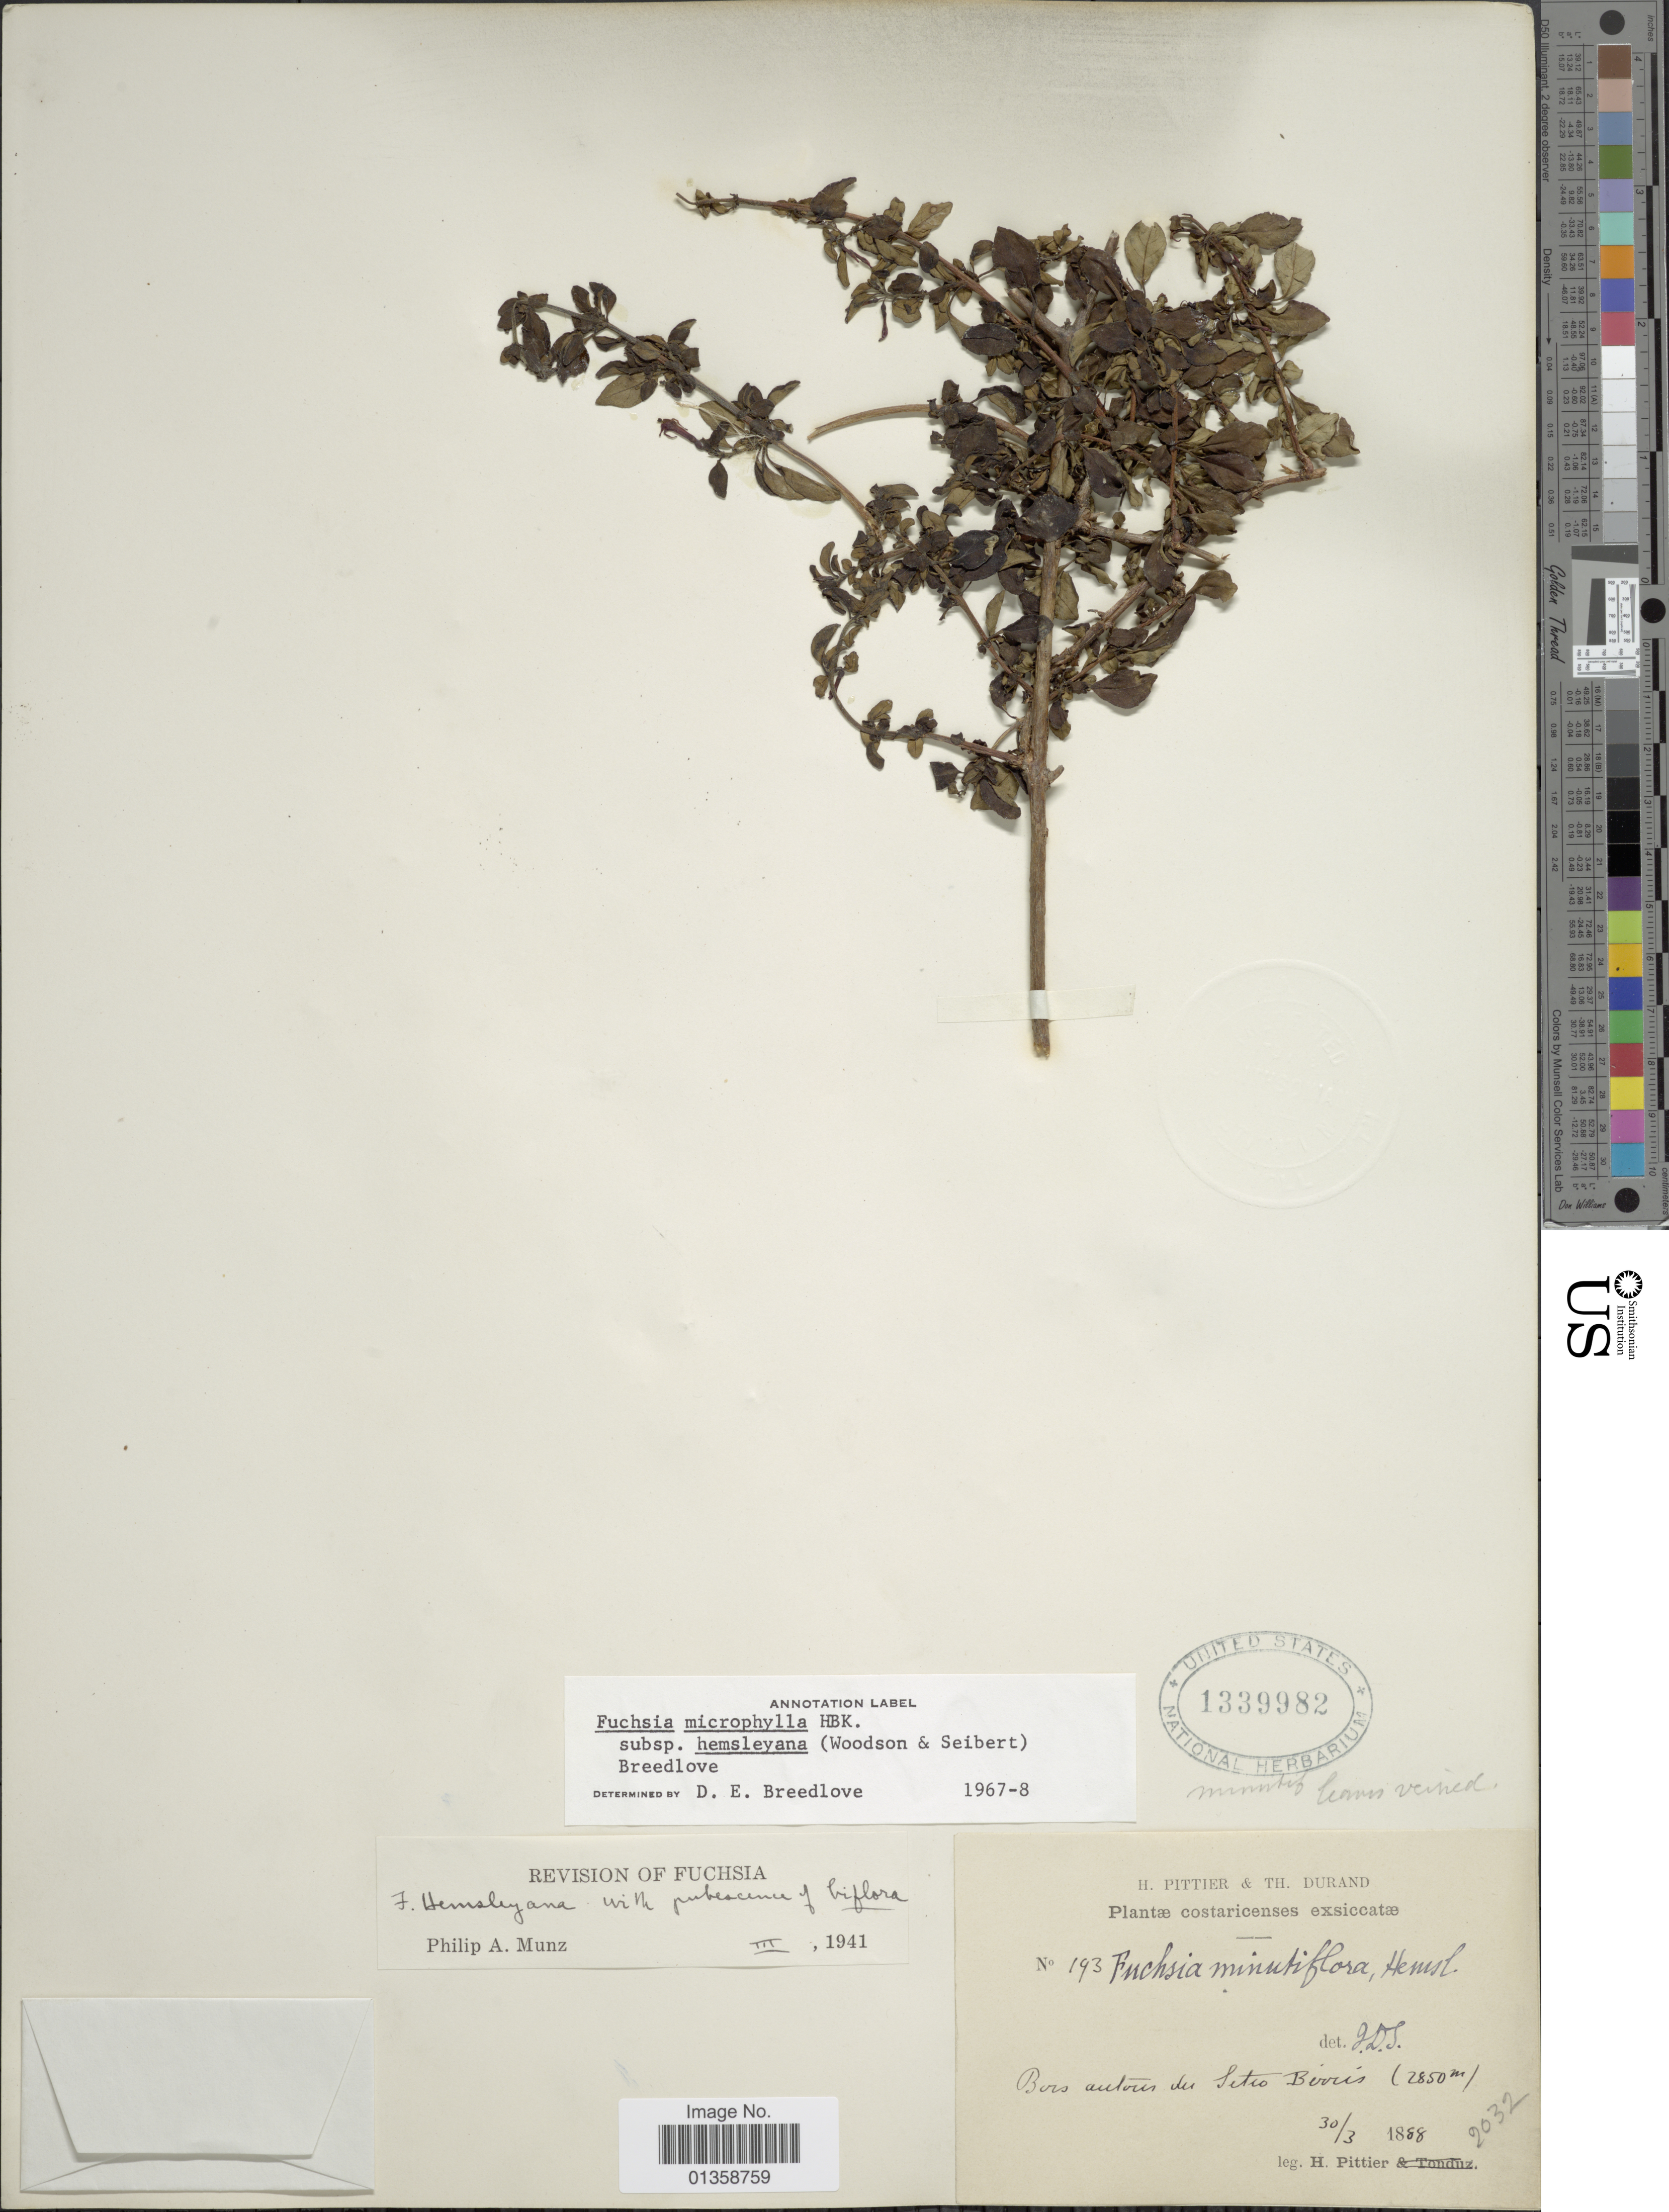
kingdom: Plantae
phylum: Tracheophyta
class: Magnoliopsida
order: Myrtales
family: Onagraceae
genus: Fuchsia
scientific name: Fuchsia microphylla subsp. hemsleyana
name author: (Woodson & Seibert) Breedlove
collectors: H. F. Pittier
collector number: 193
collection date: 1888-03-30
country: Costa Rica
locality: Bois autour du Sitio Birrís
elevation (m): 2850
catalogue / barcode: US 1339982